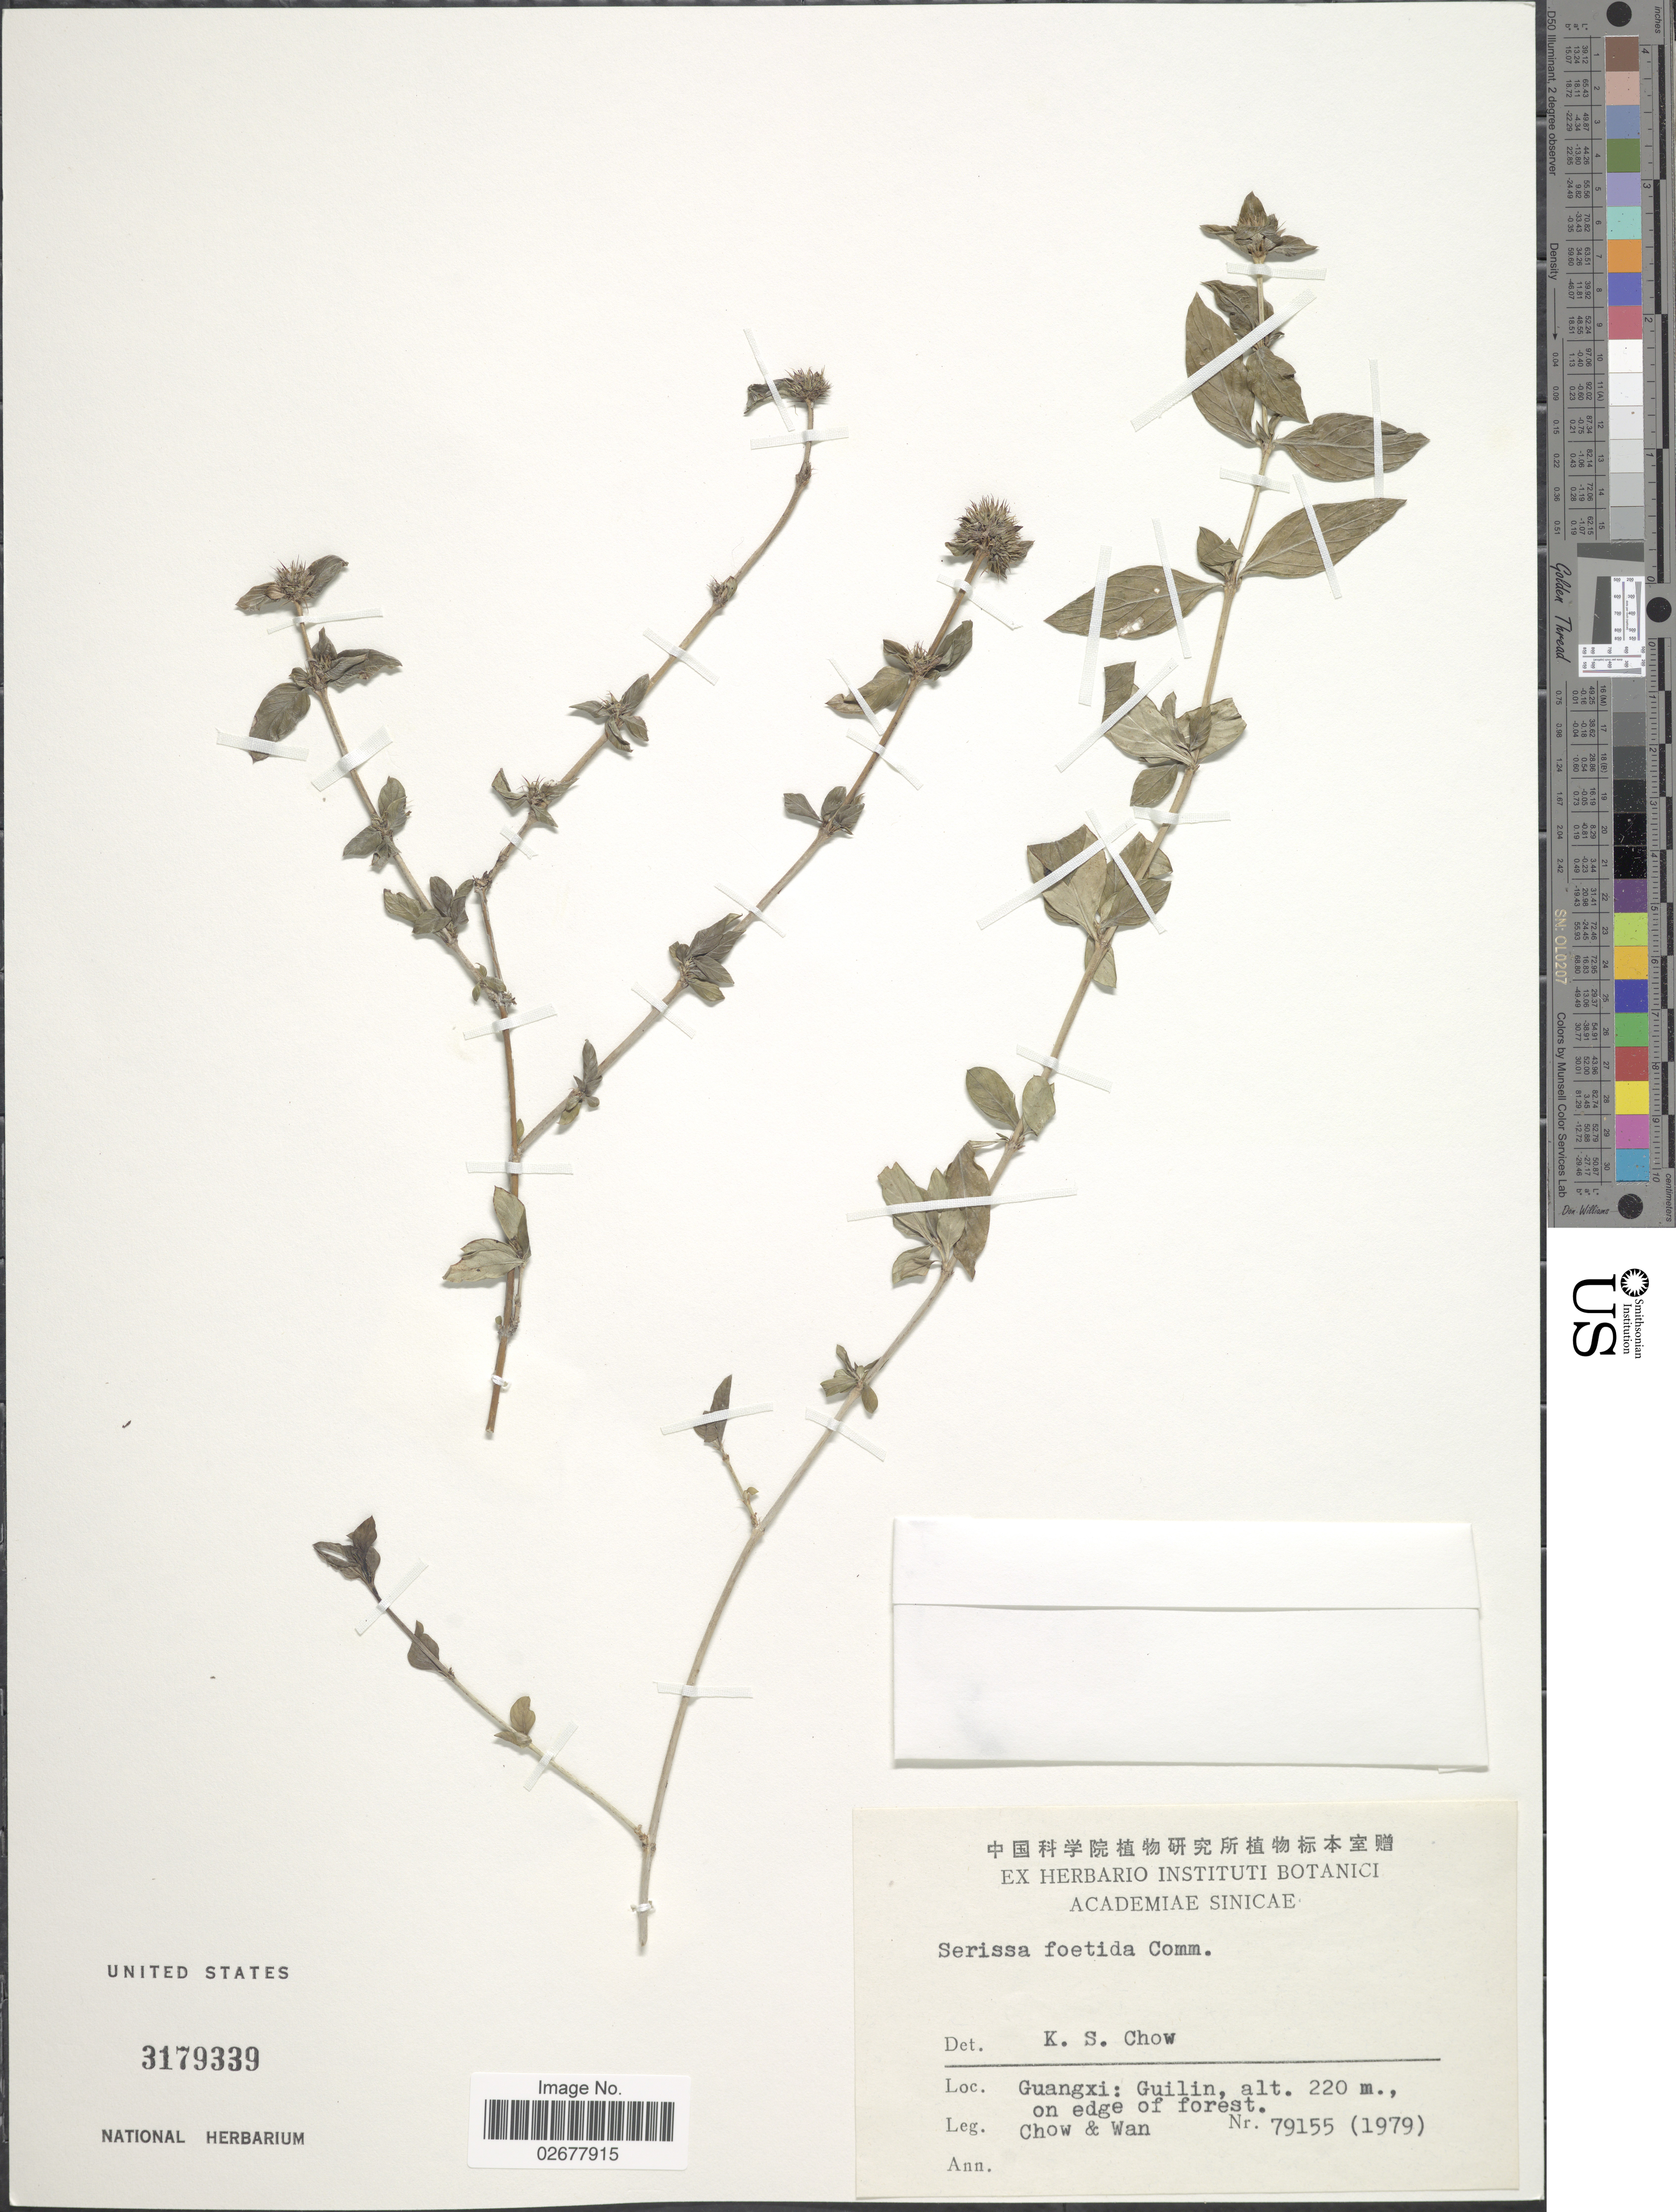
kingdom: Plantae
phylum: Tracheophyta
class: Magnoliopsida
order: Gentianales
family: Rubiaceae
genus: Serissa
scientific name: Serissa japonica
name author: (Thunb.) Thunb.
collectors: Chow, -- & -. Wan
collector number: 79155 (1979)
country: China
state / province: Guangxi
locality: Guilin, on edge of forest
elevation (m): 220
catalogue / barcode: US 3179339